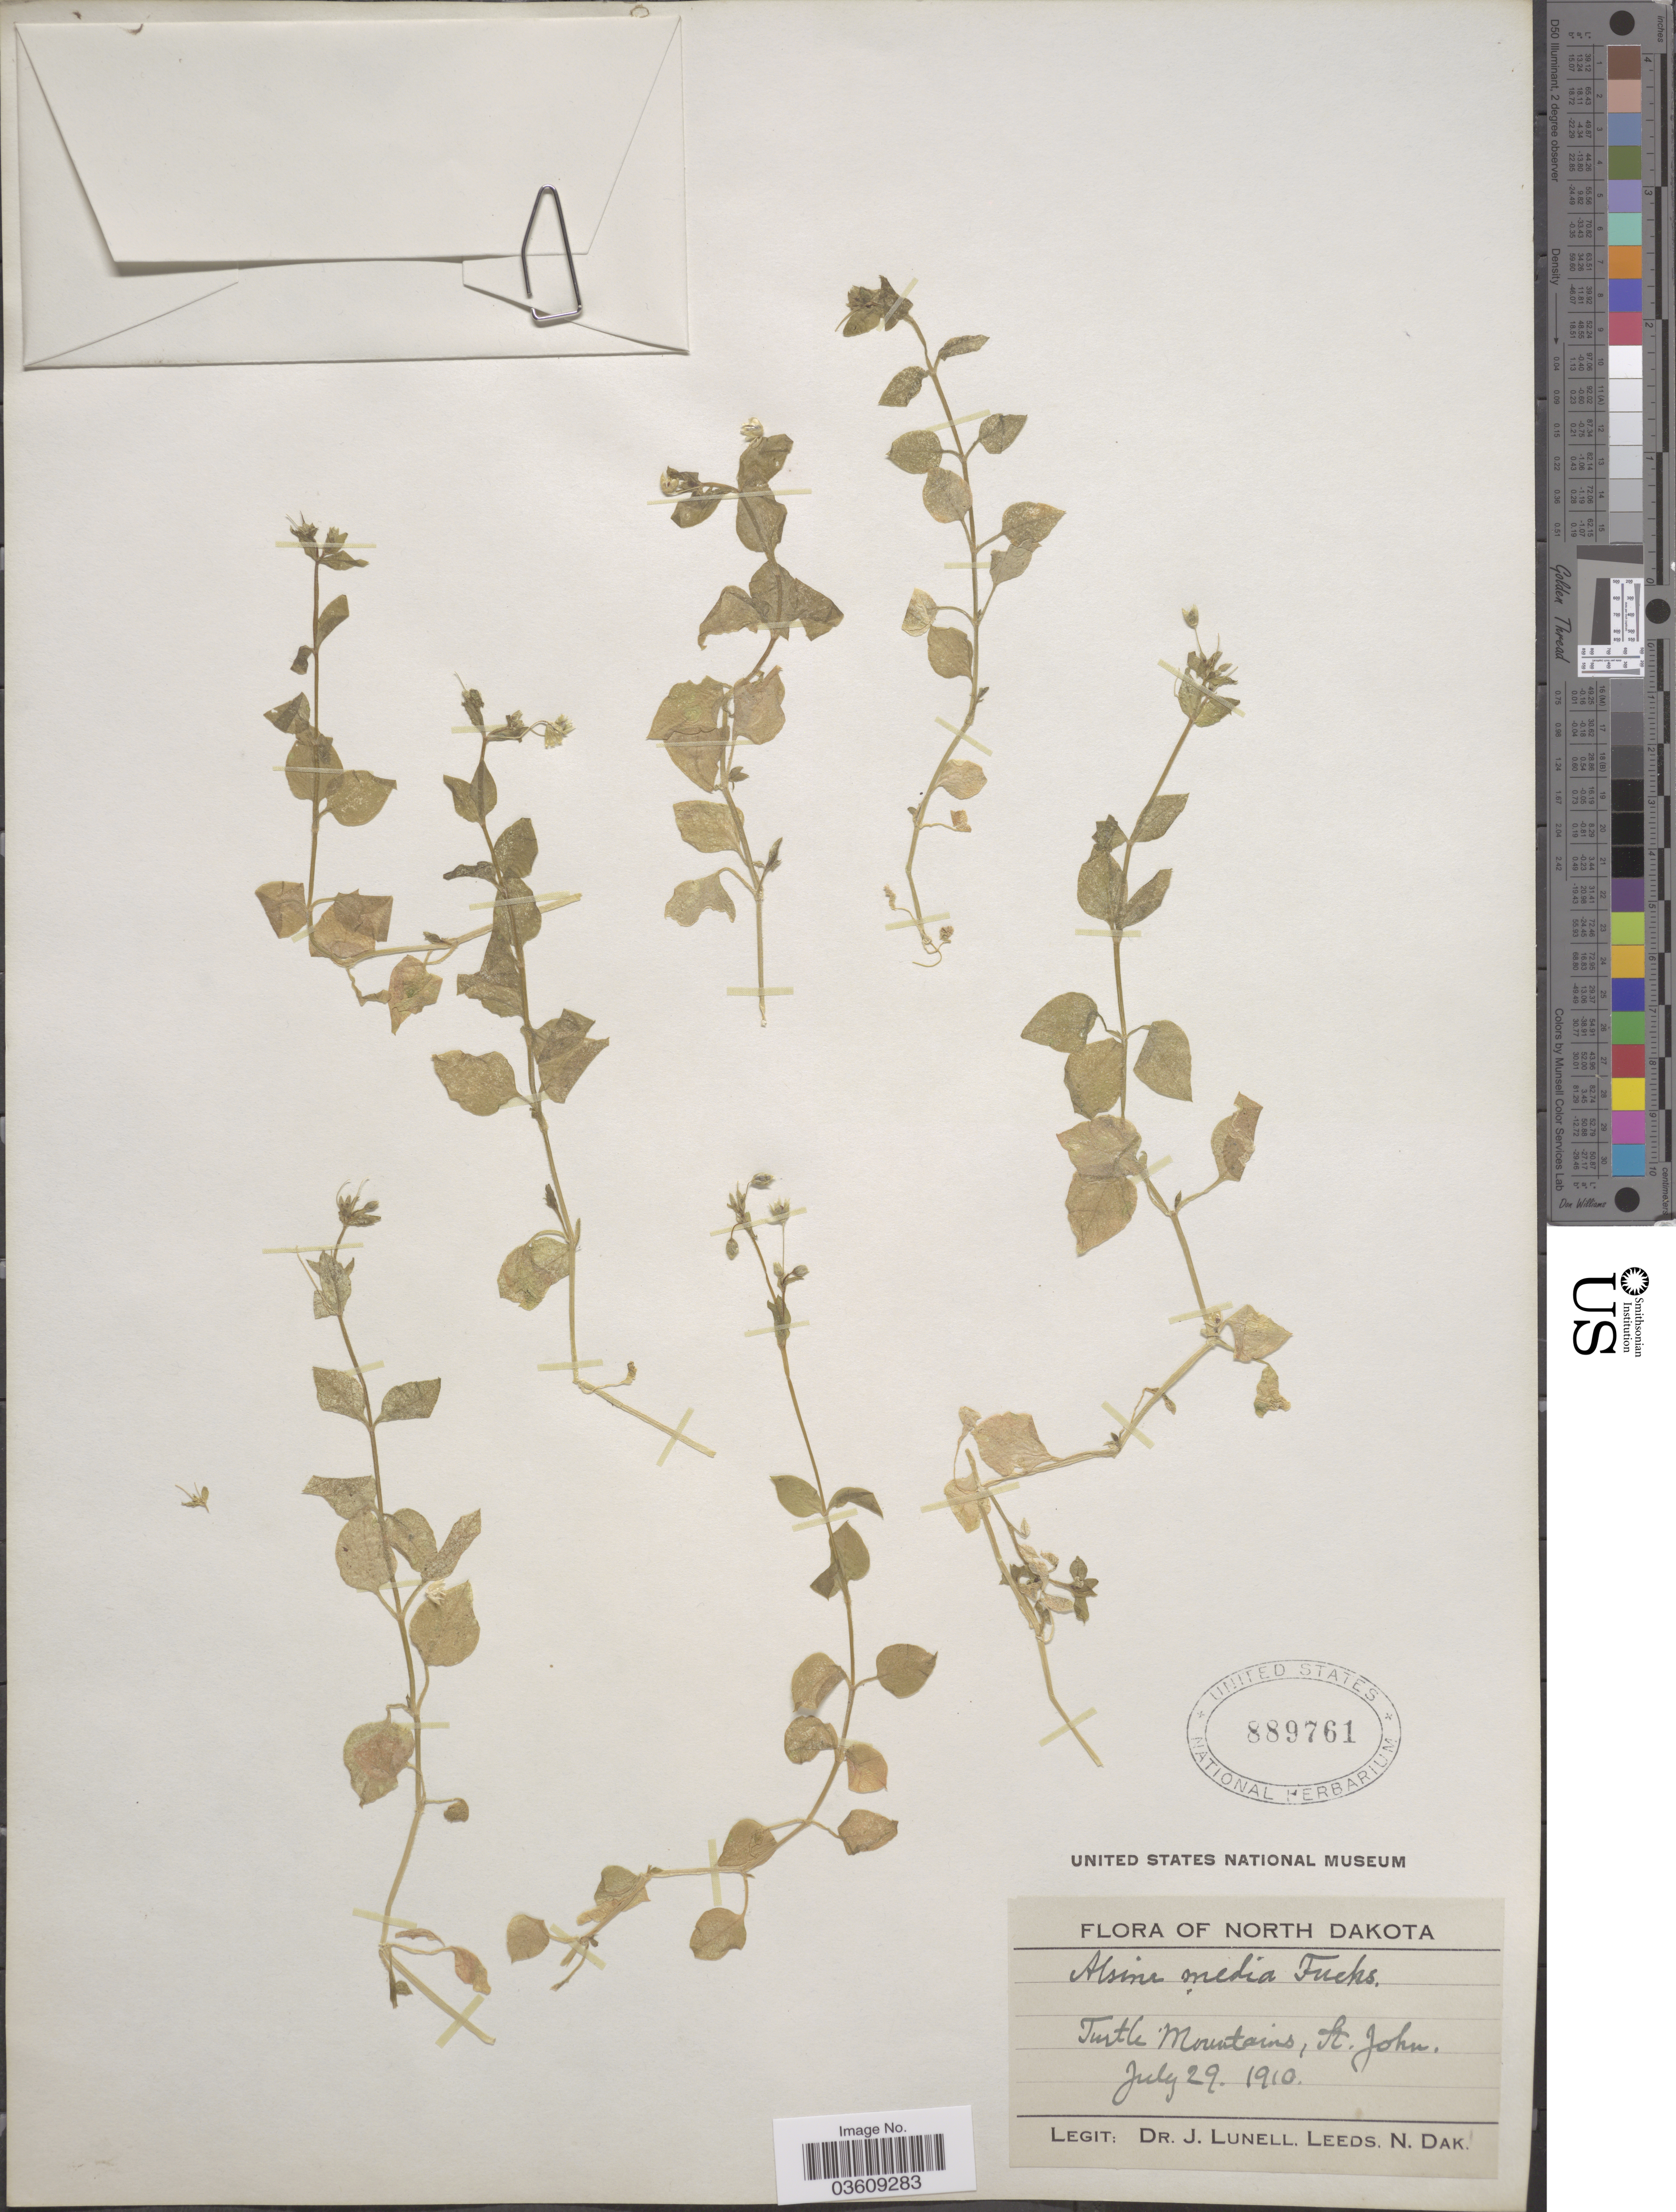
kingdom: Plantae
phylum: Tracheophyta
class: Magnoliopsida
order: Caryophyllales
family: Caryophyllaceae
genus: Stellaria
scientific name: Stellaria media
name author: (L.) Vill.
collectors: J. Lunell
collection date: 1910-07-29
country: United States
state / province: North Dakota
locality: Turtle Mountains, St. John.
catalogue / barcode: US 889761